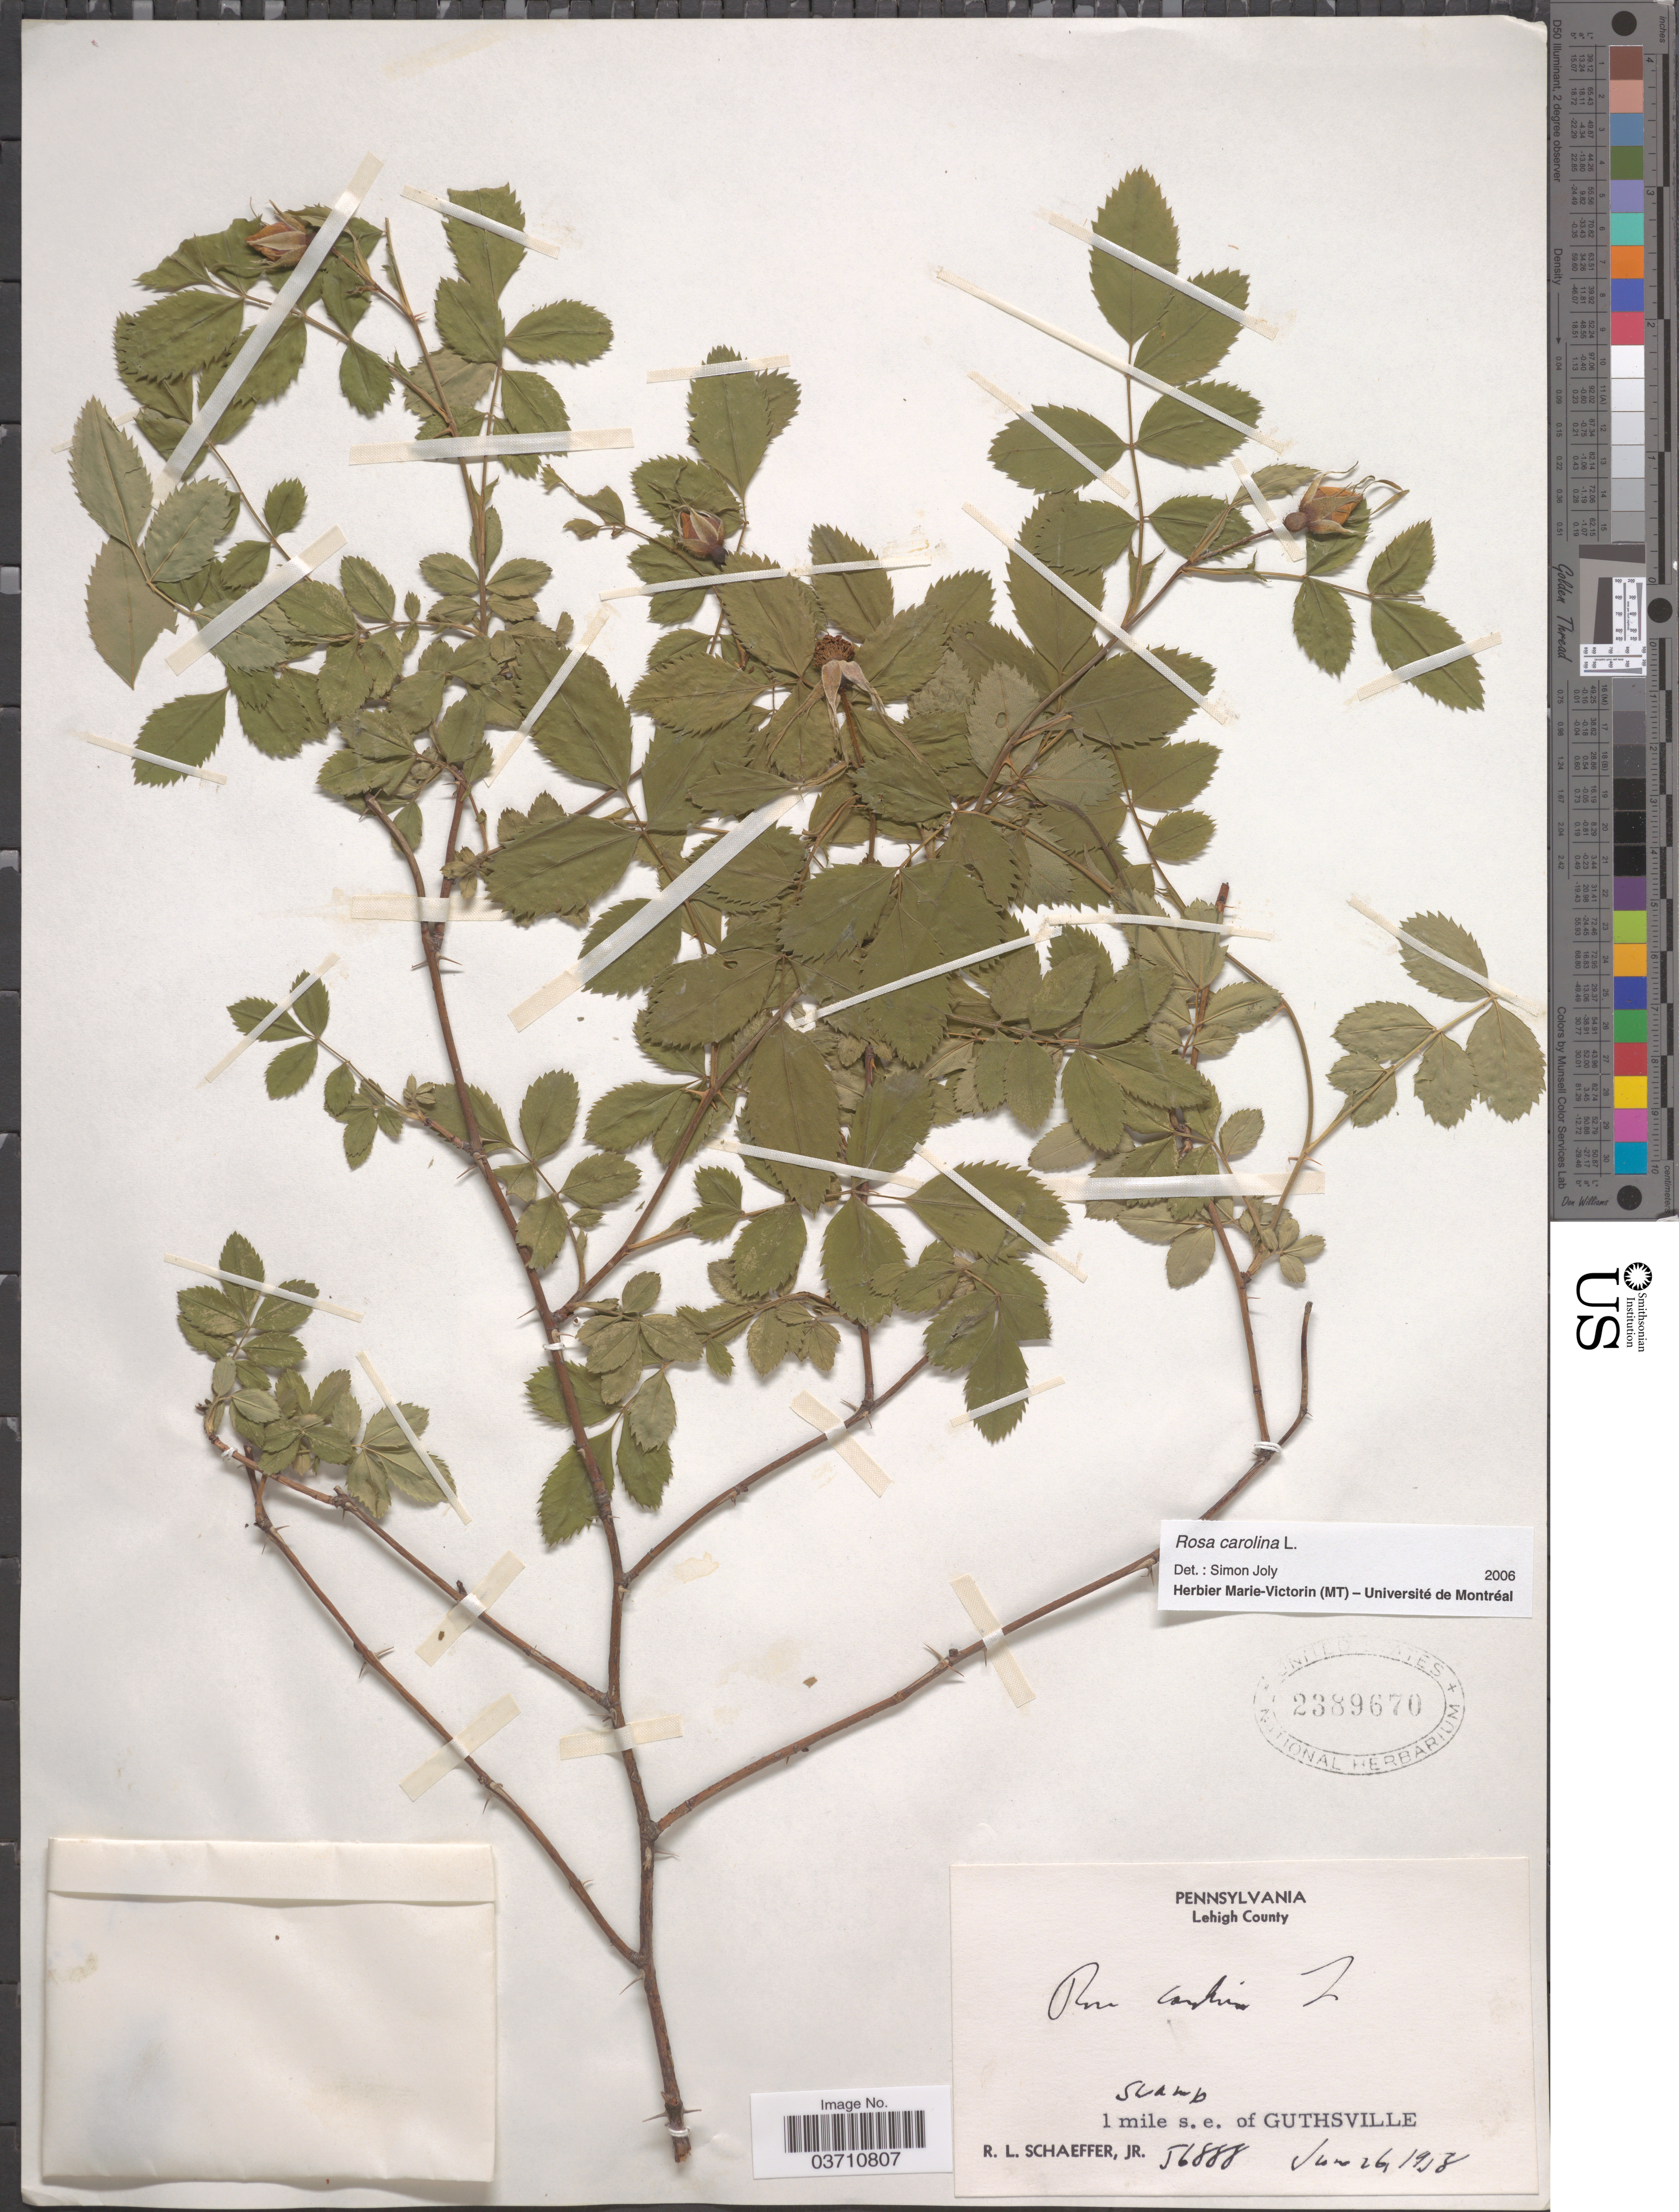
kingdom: Plantae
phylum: Tracheophyta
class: Magnoliopsida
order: Rosales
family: Rosaceae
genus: Rosa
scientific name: Rosa carolina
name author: L.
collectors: R. L. Schaeffer Jr.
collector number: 56888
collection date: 1958-06-26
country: United States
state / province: Pennsylvania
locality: Lehigh County. 1 mile s. e. of Guthsville.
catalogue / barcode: US 2389670